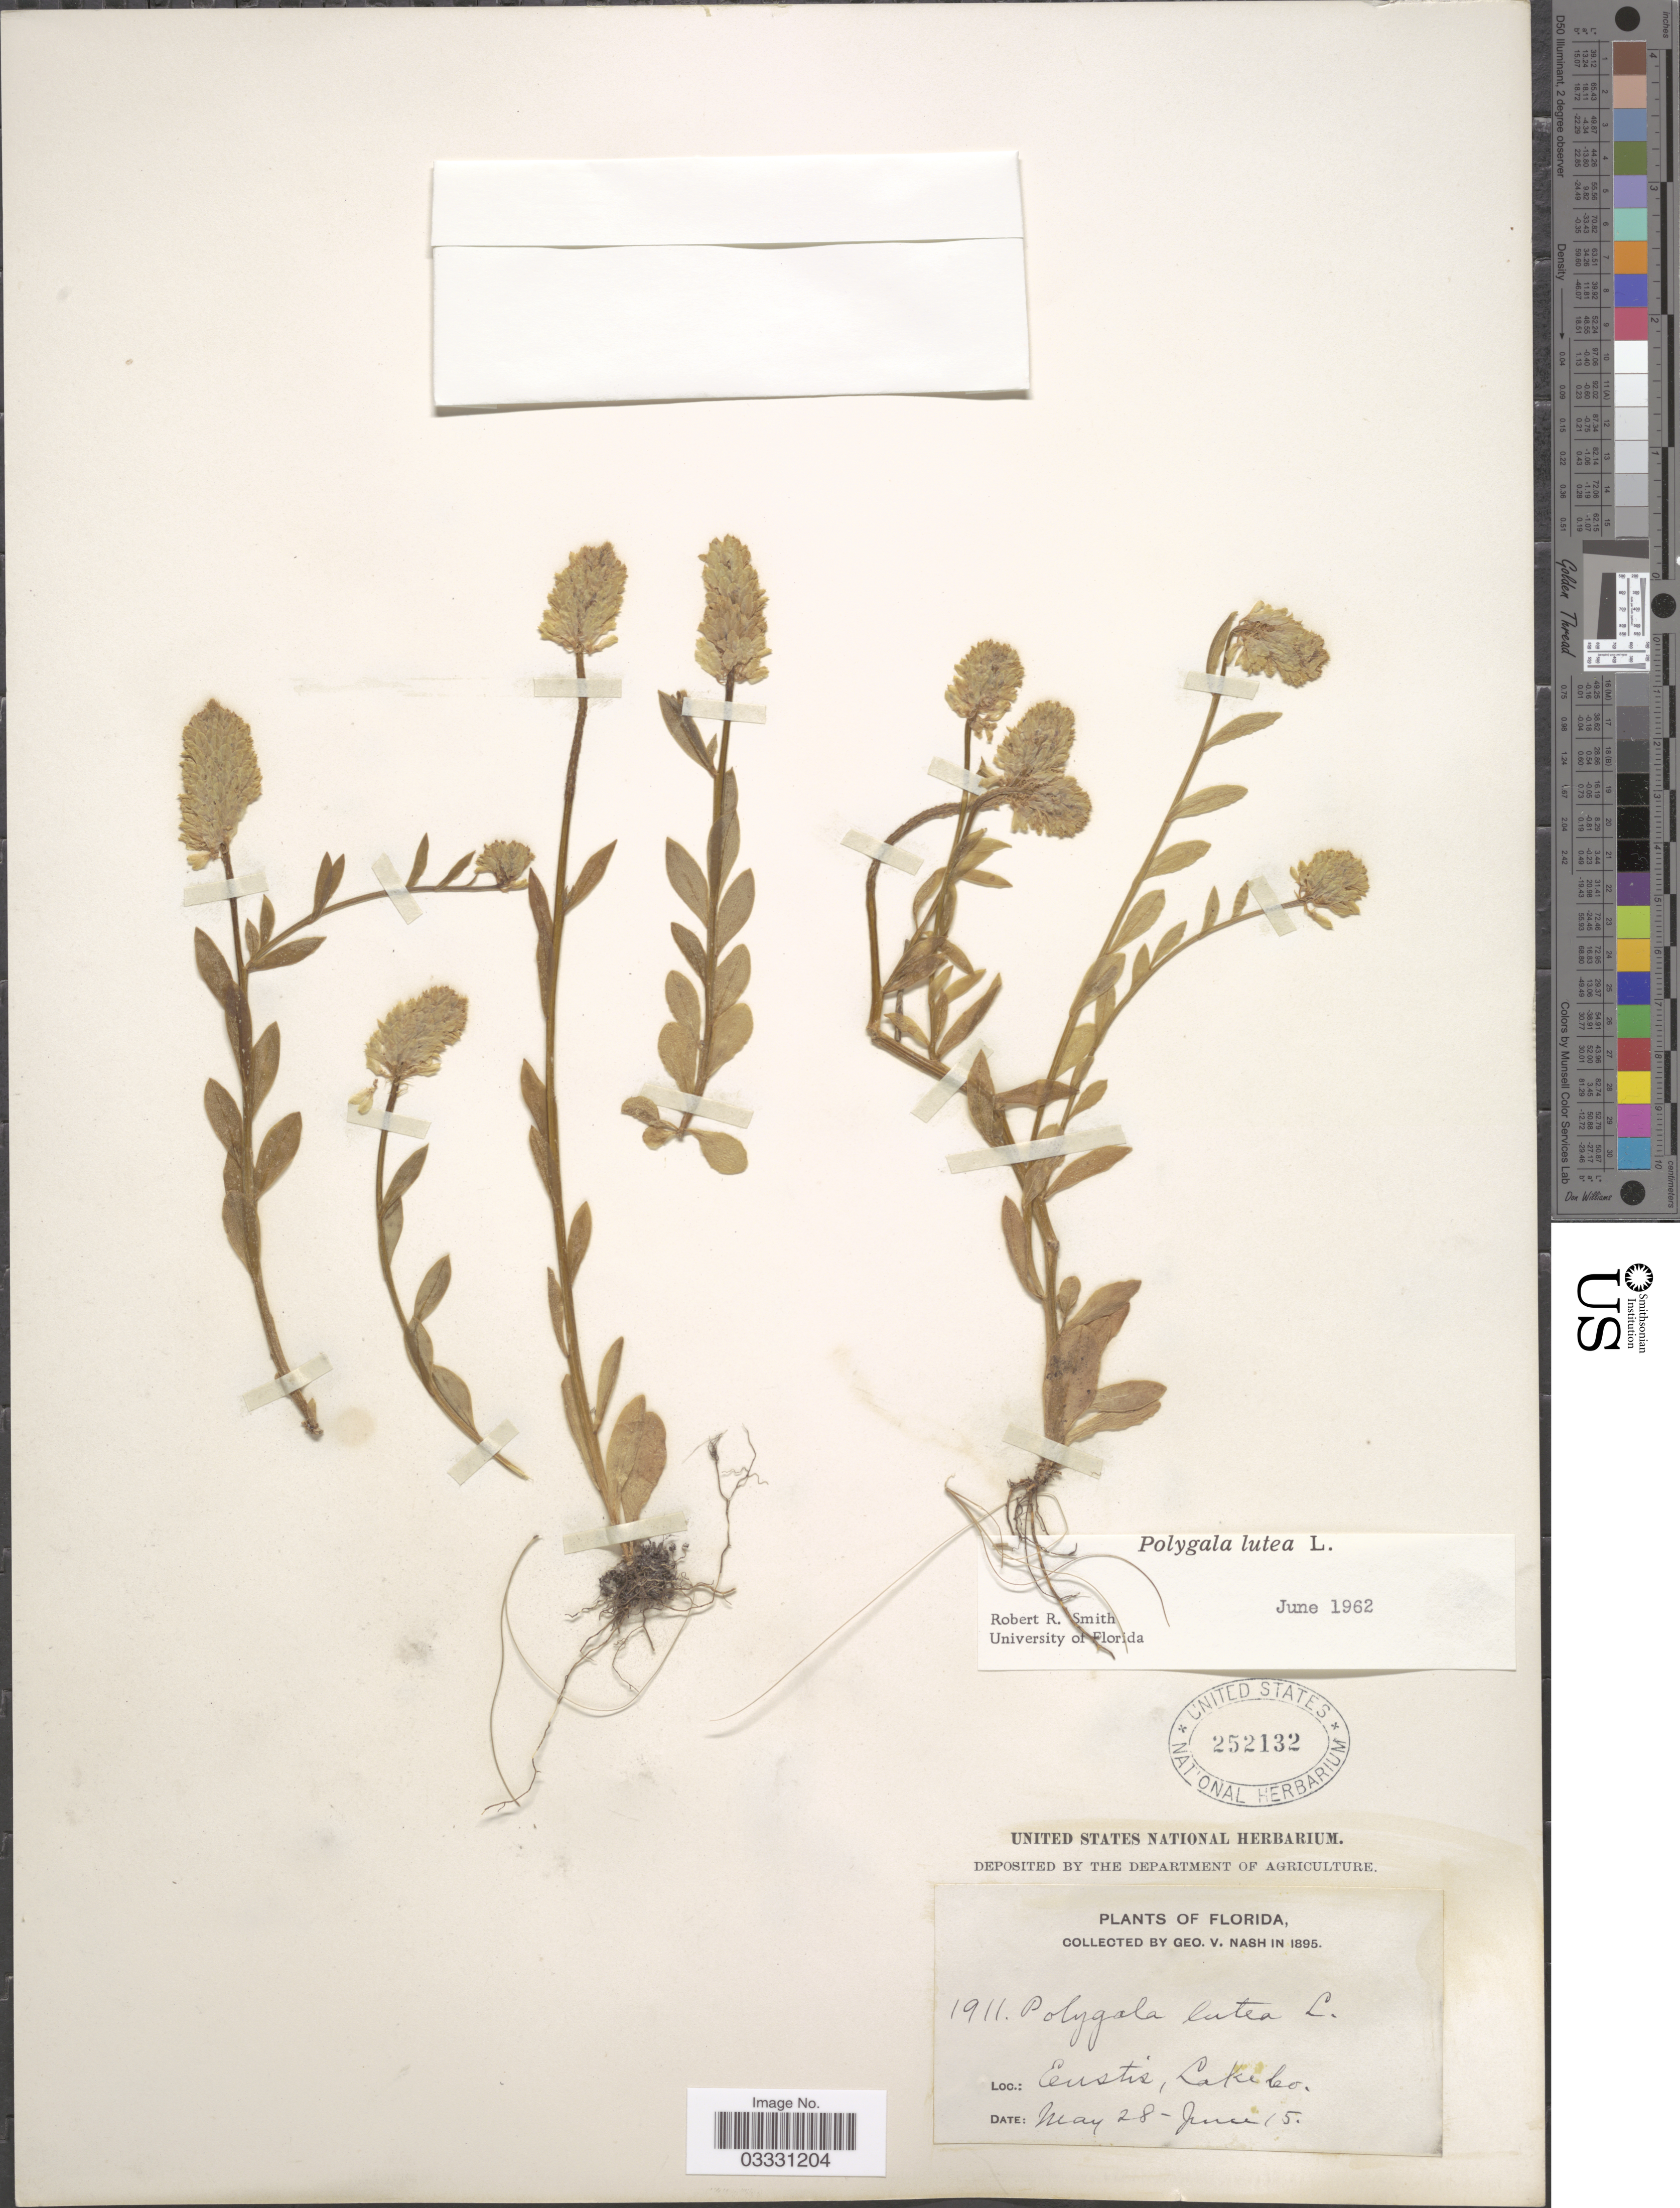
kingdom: Plantae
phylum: Tracheophyta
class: Magnoliopsida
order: Fabales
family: Polygalaceae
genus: Polygala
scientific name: Polygala lutea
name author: L.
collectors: G. V. Nash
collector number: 1911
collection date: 1895-05-28/1895-06-15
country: United States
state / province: Florida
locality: Eustis, Lake Co.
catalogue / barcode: US 252132